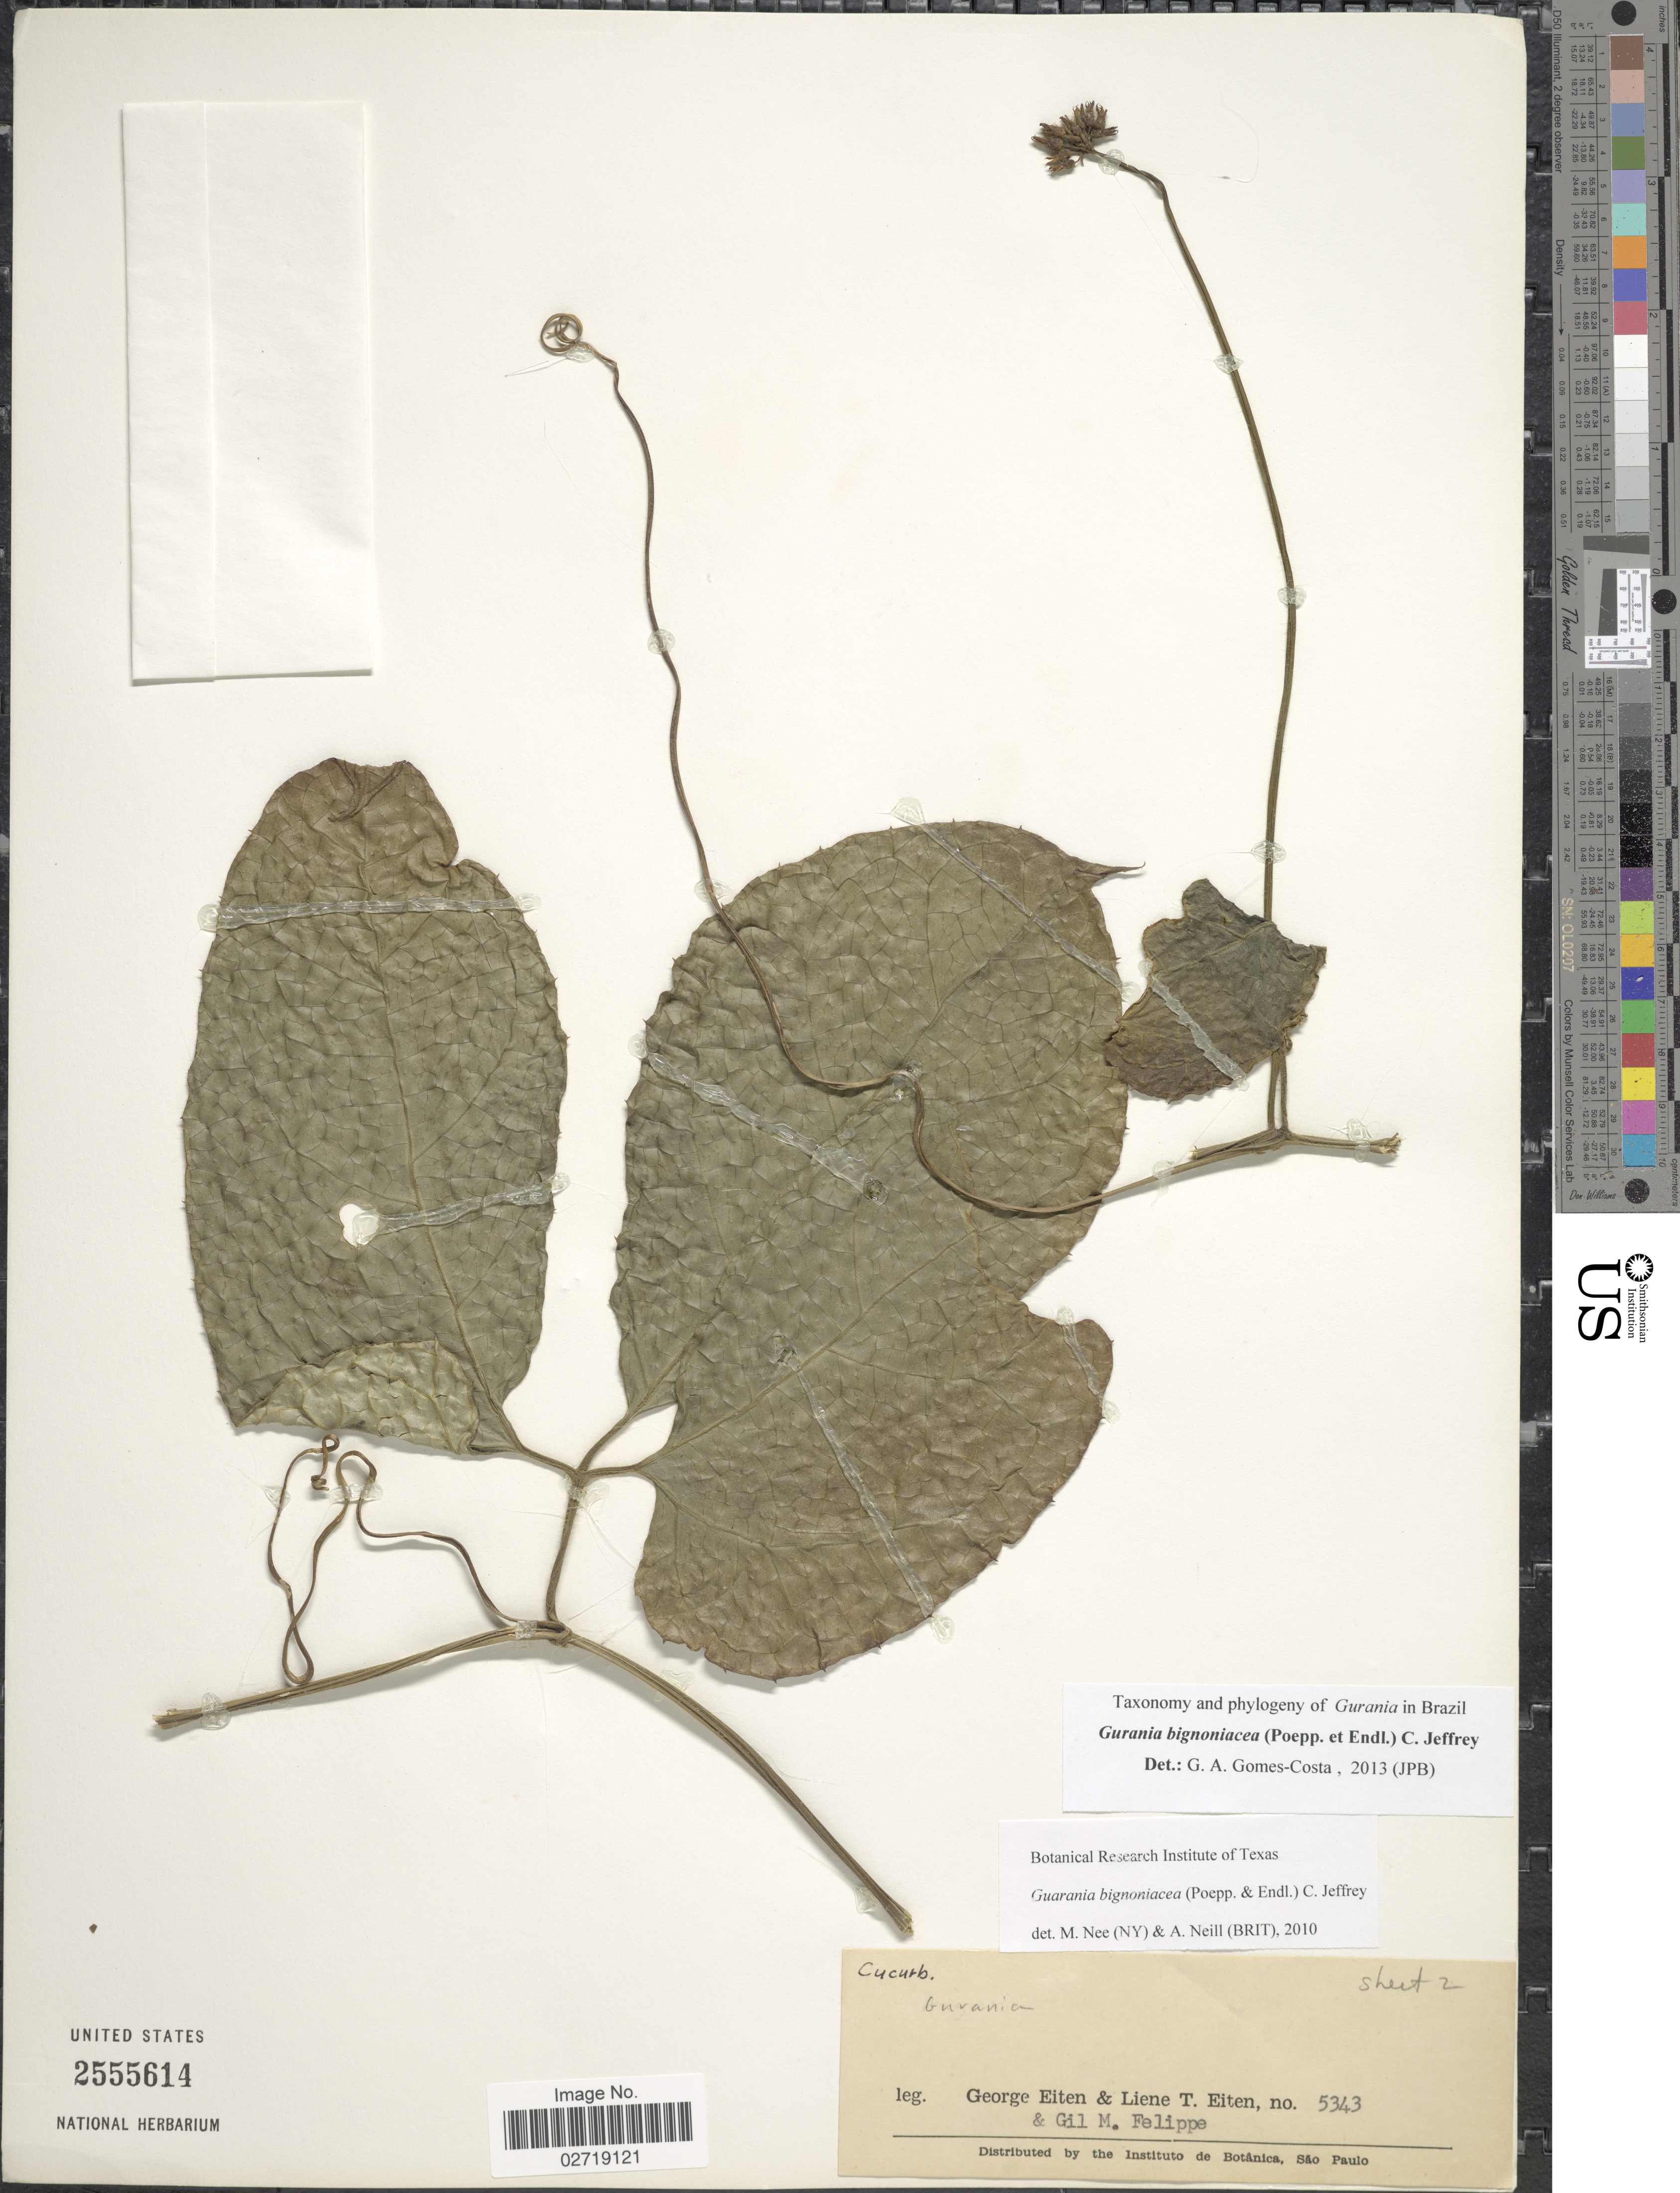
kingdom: Plantae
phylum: Tracheophyta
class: Magnoliopsida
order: Cucurbitales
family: Cucurbitaceae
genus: Gurania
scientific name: Gurania bignoniacea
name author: (Poepp. & Endl.) C. Jeffrey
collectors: G. Eiten, L. T. Eiten & G. M. Felippe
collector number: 5343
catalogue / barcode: US 2555614